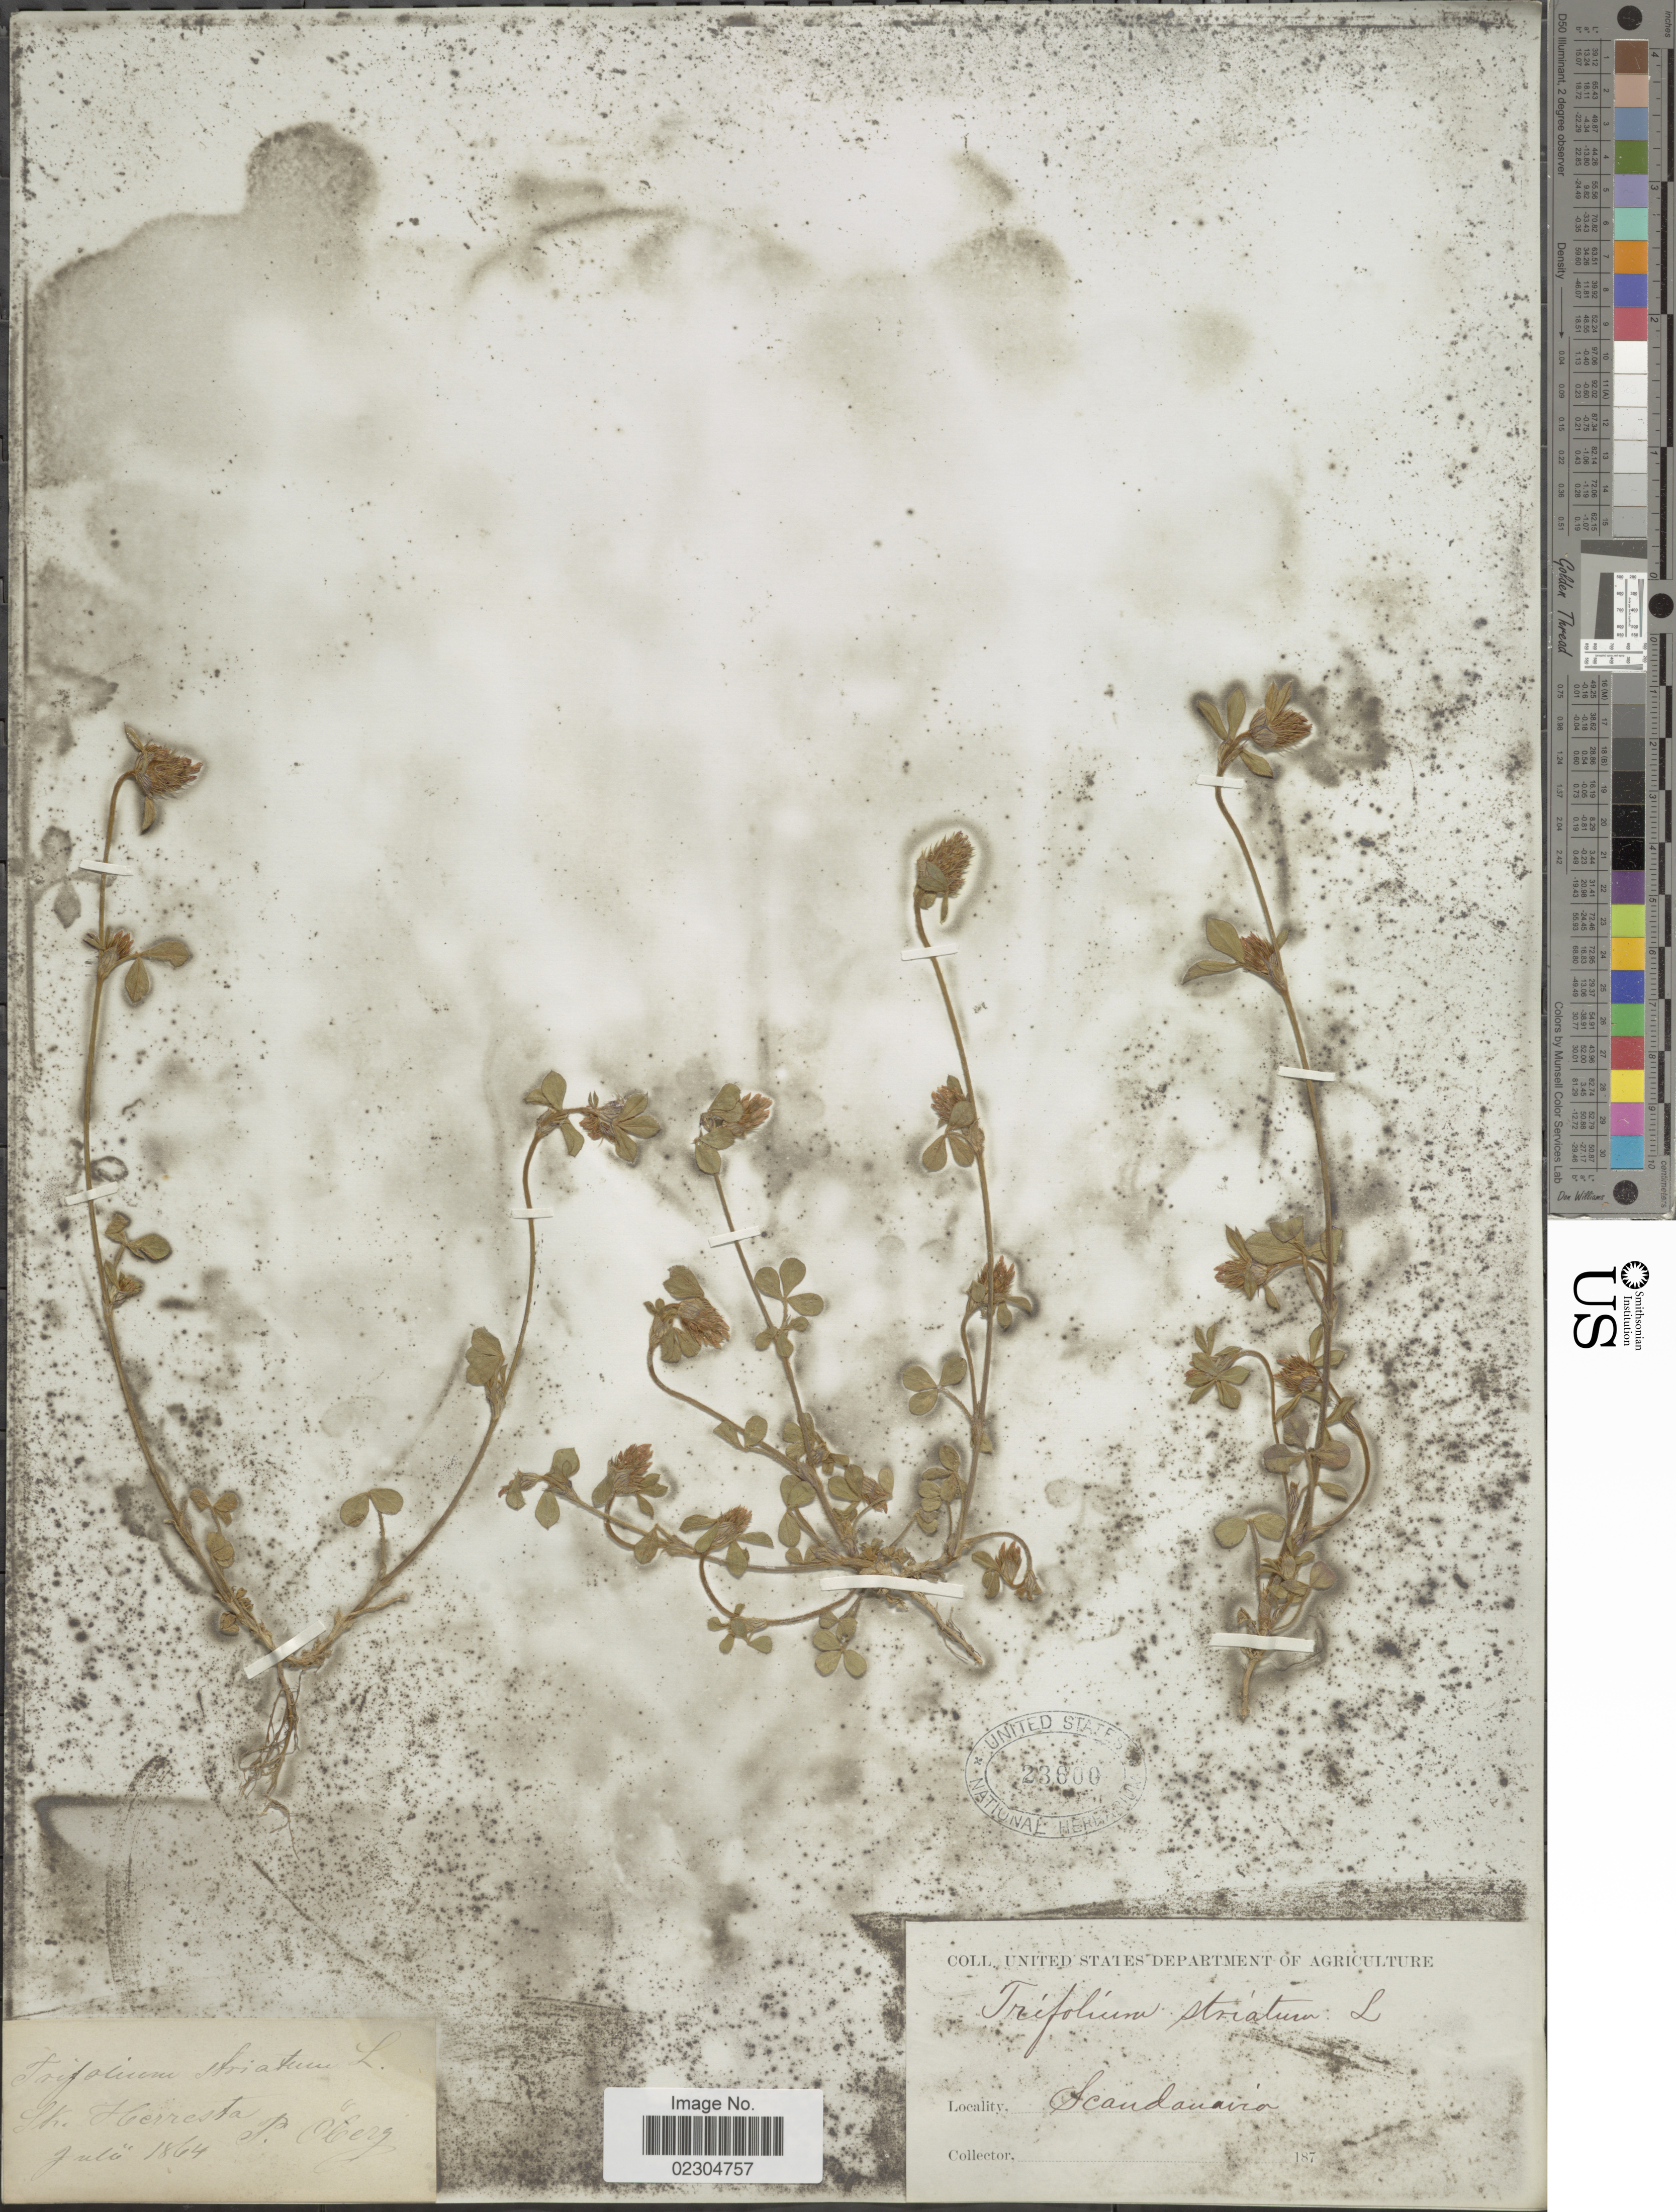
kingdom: Plantae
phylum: Tracheophyta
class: Magnoliopsida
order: Fabales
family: Fabaceae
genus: Trifolium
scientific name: Trifolium striatum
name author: L.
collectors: P. Oberg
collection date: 1864-07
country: Sweden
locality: Sk. Herresta. Scandinavia.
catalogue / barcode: US 23600